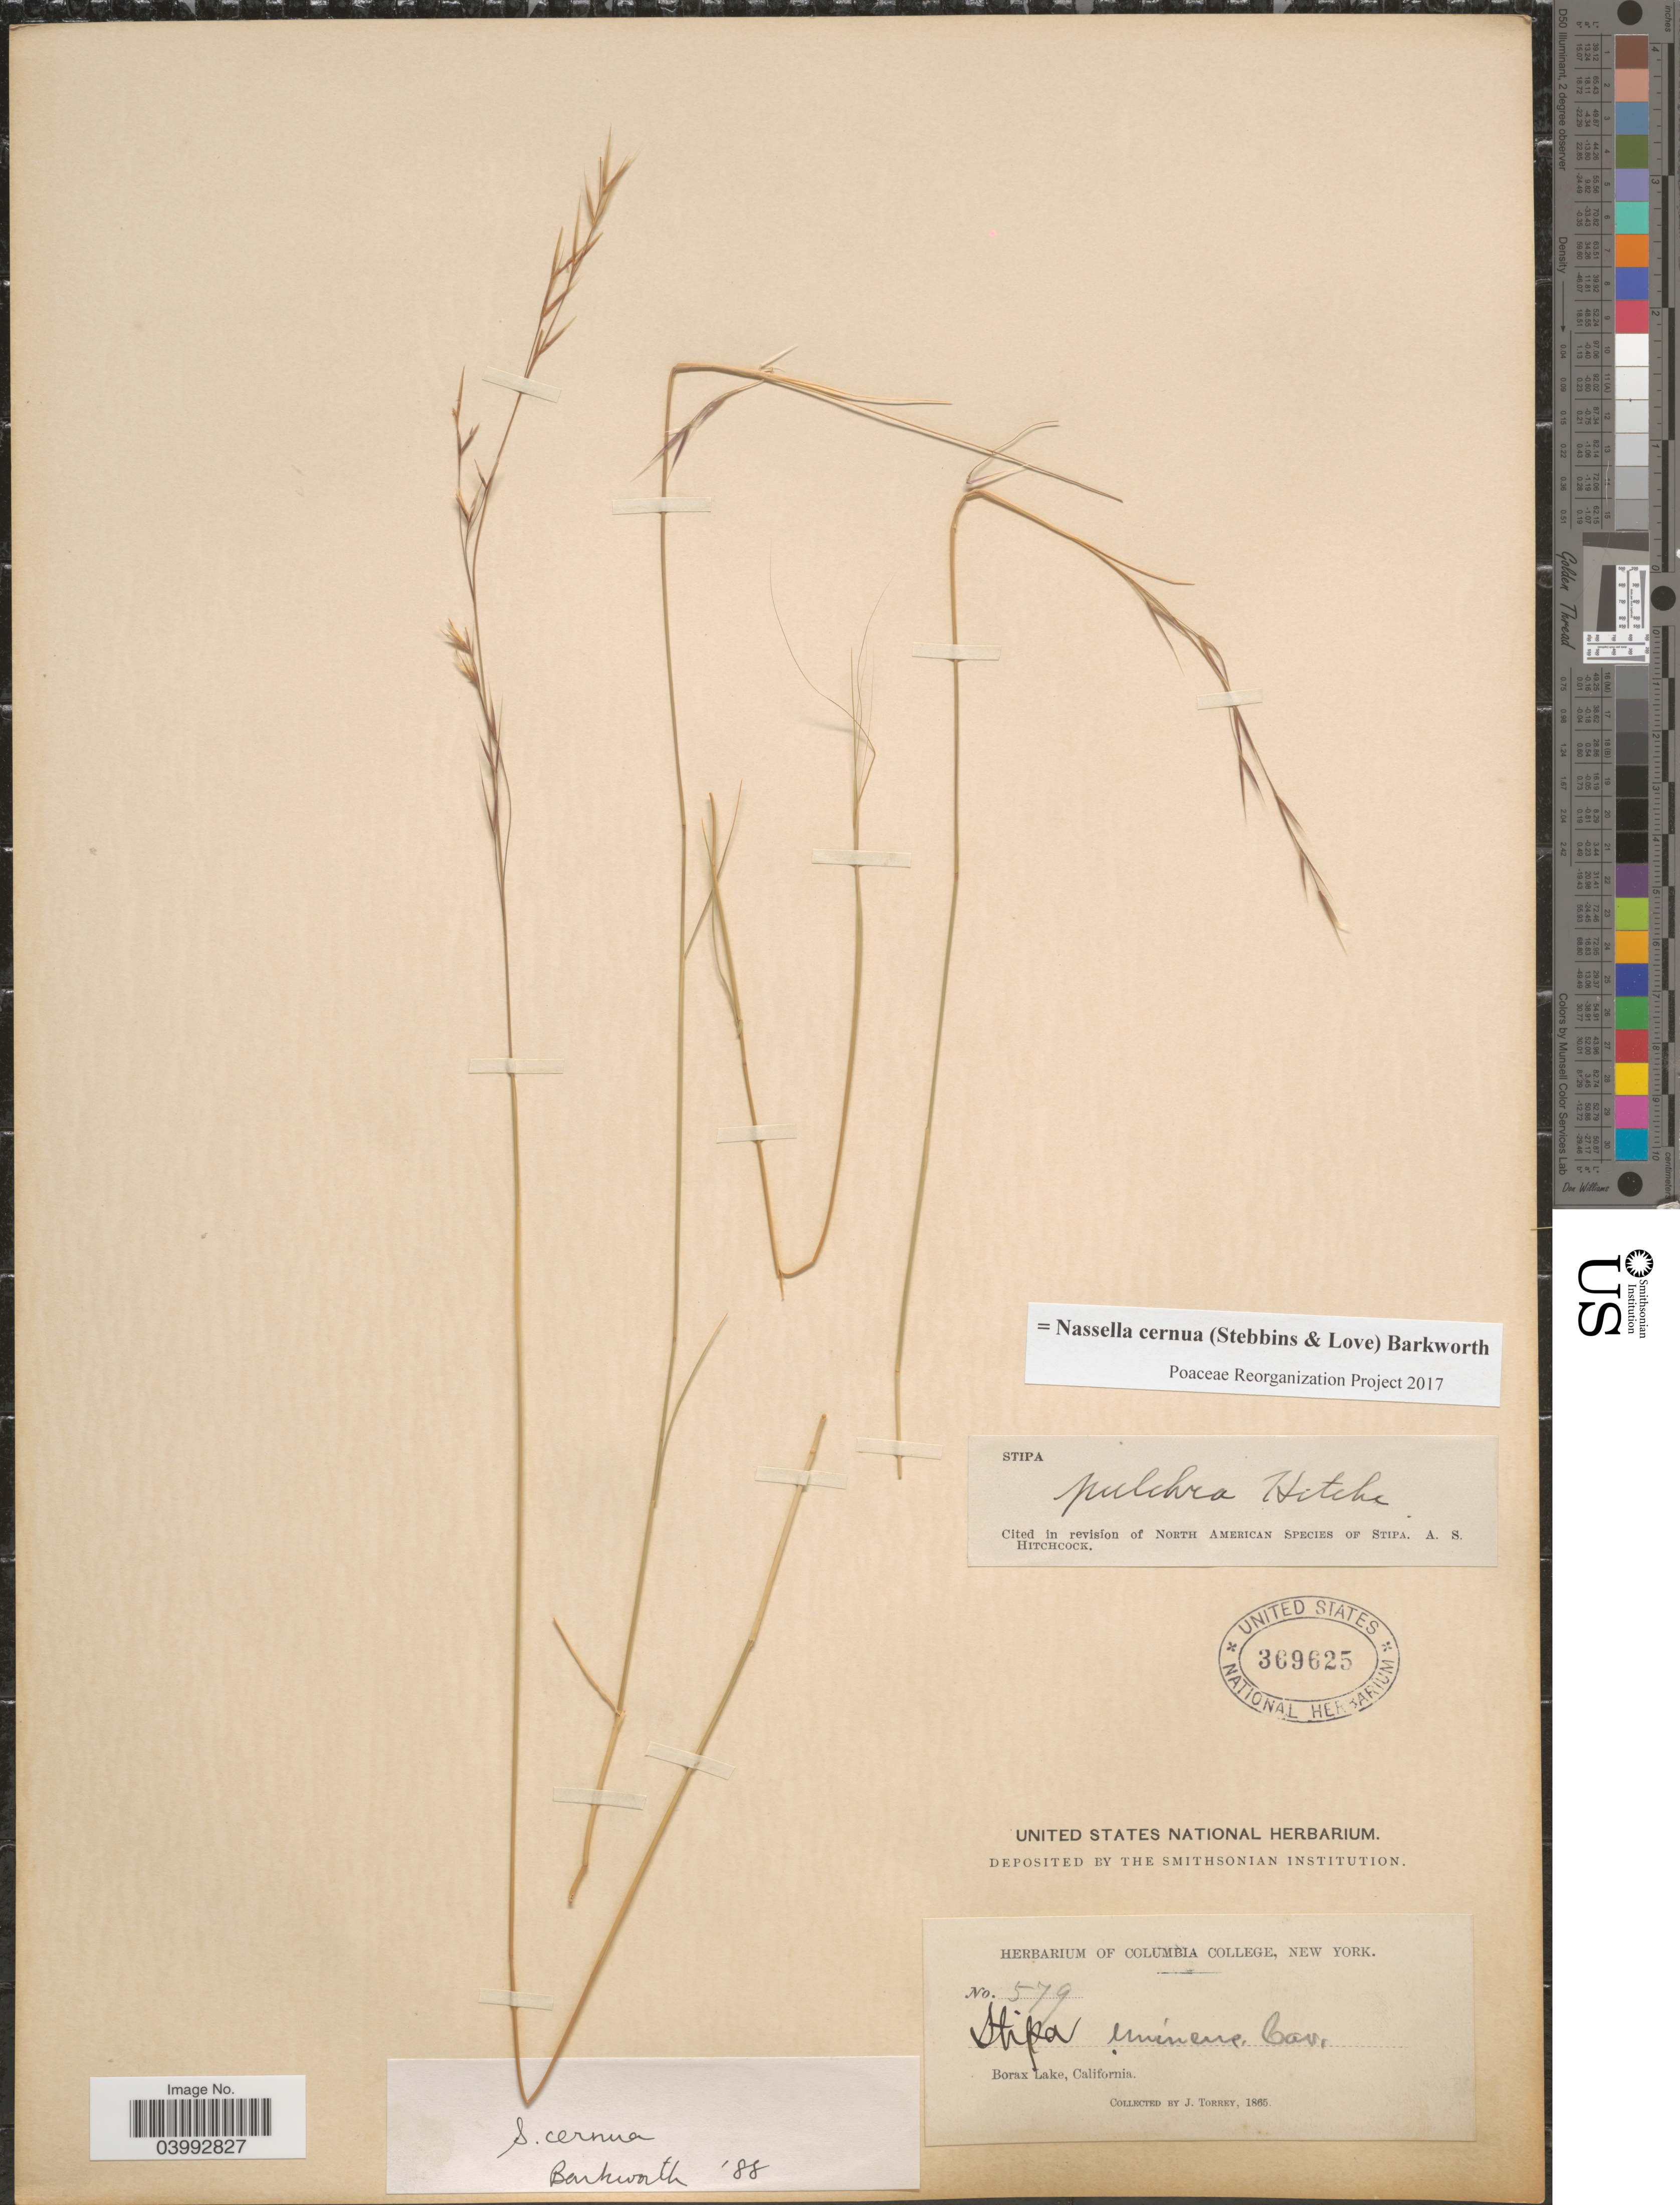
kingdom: Plantae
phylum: Tracheophyta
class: Liliopsida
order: Poales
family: Poaceae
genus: Nassella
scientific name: Nassella cernua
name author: (Stebbins & Love) Barkworth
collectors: J. Torrey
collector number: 579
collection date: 1865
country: United States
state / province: California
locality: Borax Lake.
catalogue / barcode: US 369625